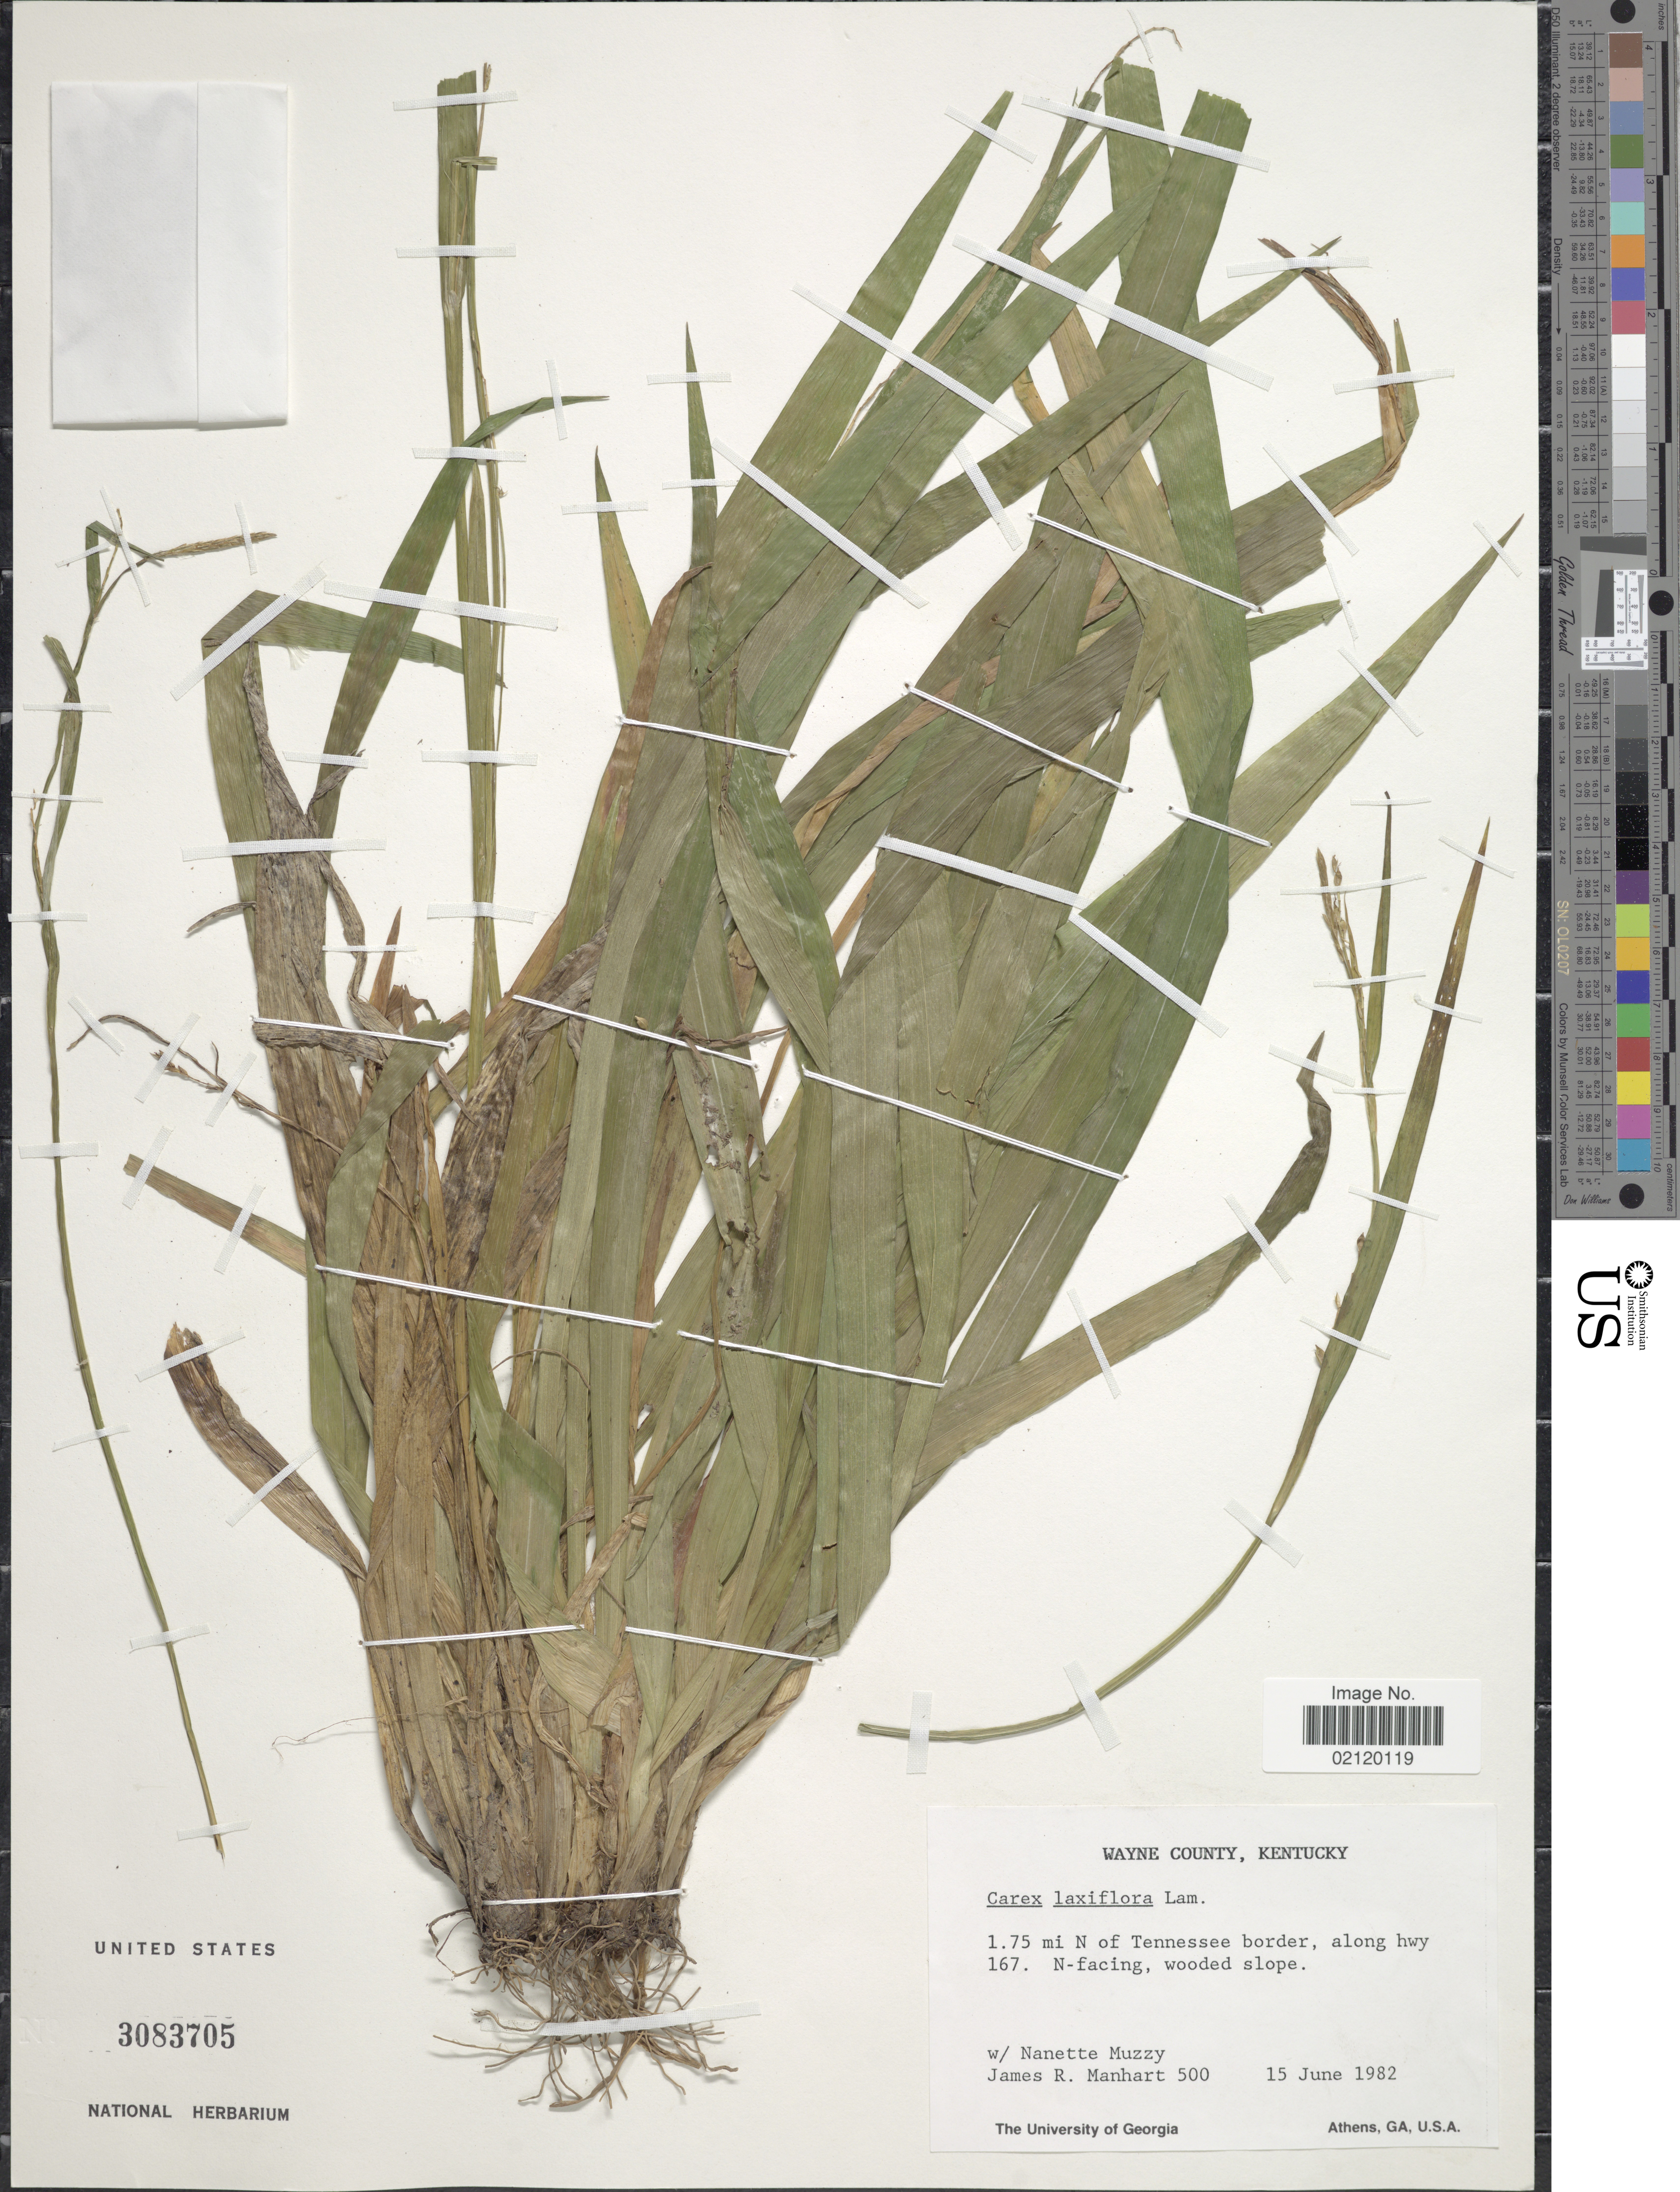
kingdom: Plantae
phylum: Tracheophyta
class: Liliopsida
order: Poales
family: Cyperaceae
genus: Carex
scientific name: Carex laxiflora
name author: Lam.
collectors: N. Muzzy & J. Manhart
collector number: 500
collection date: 1982-06-15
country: United States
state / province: Kentucky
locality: Wayne County. 1.75 mi N of Tennessee border, along hwy 167. N-facing, wooded slope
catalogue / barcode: US 3083705